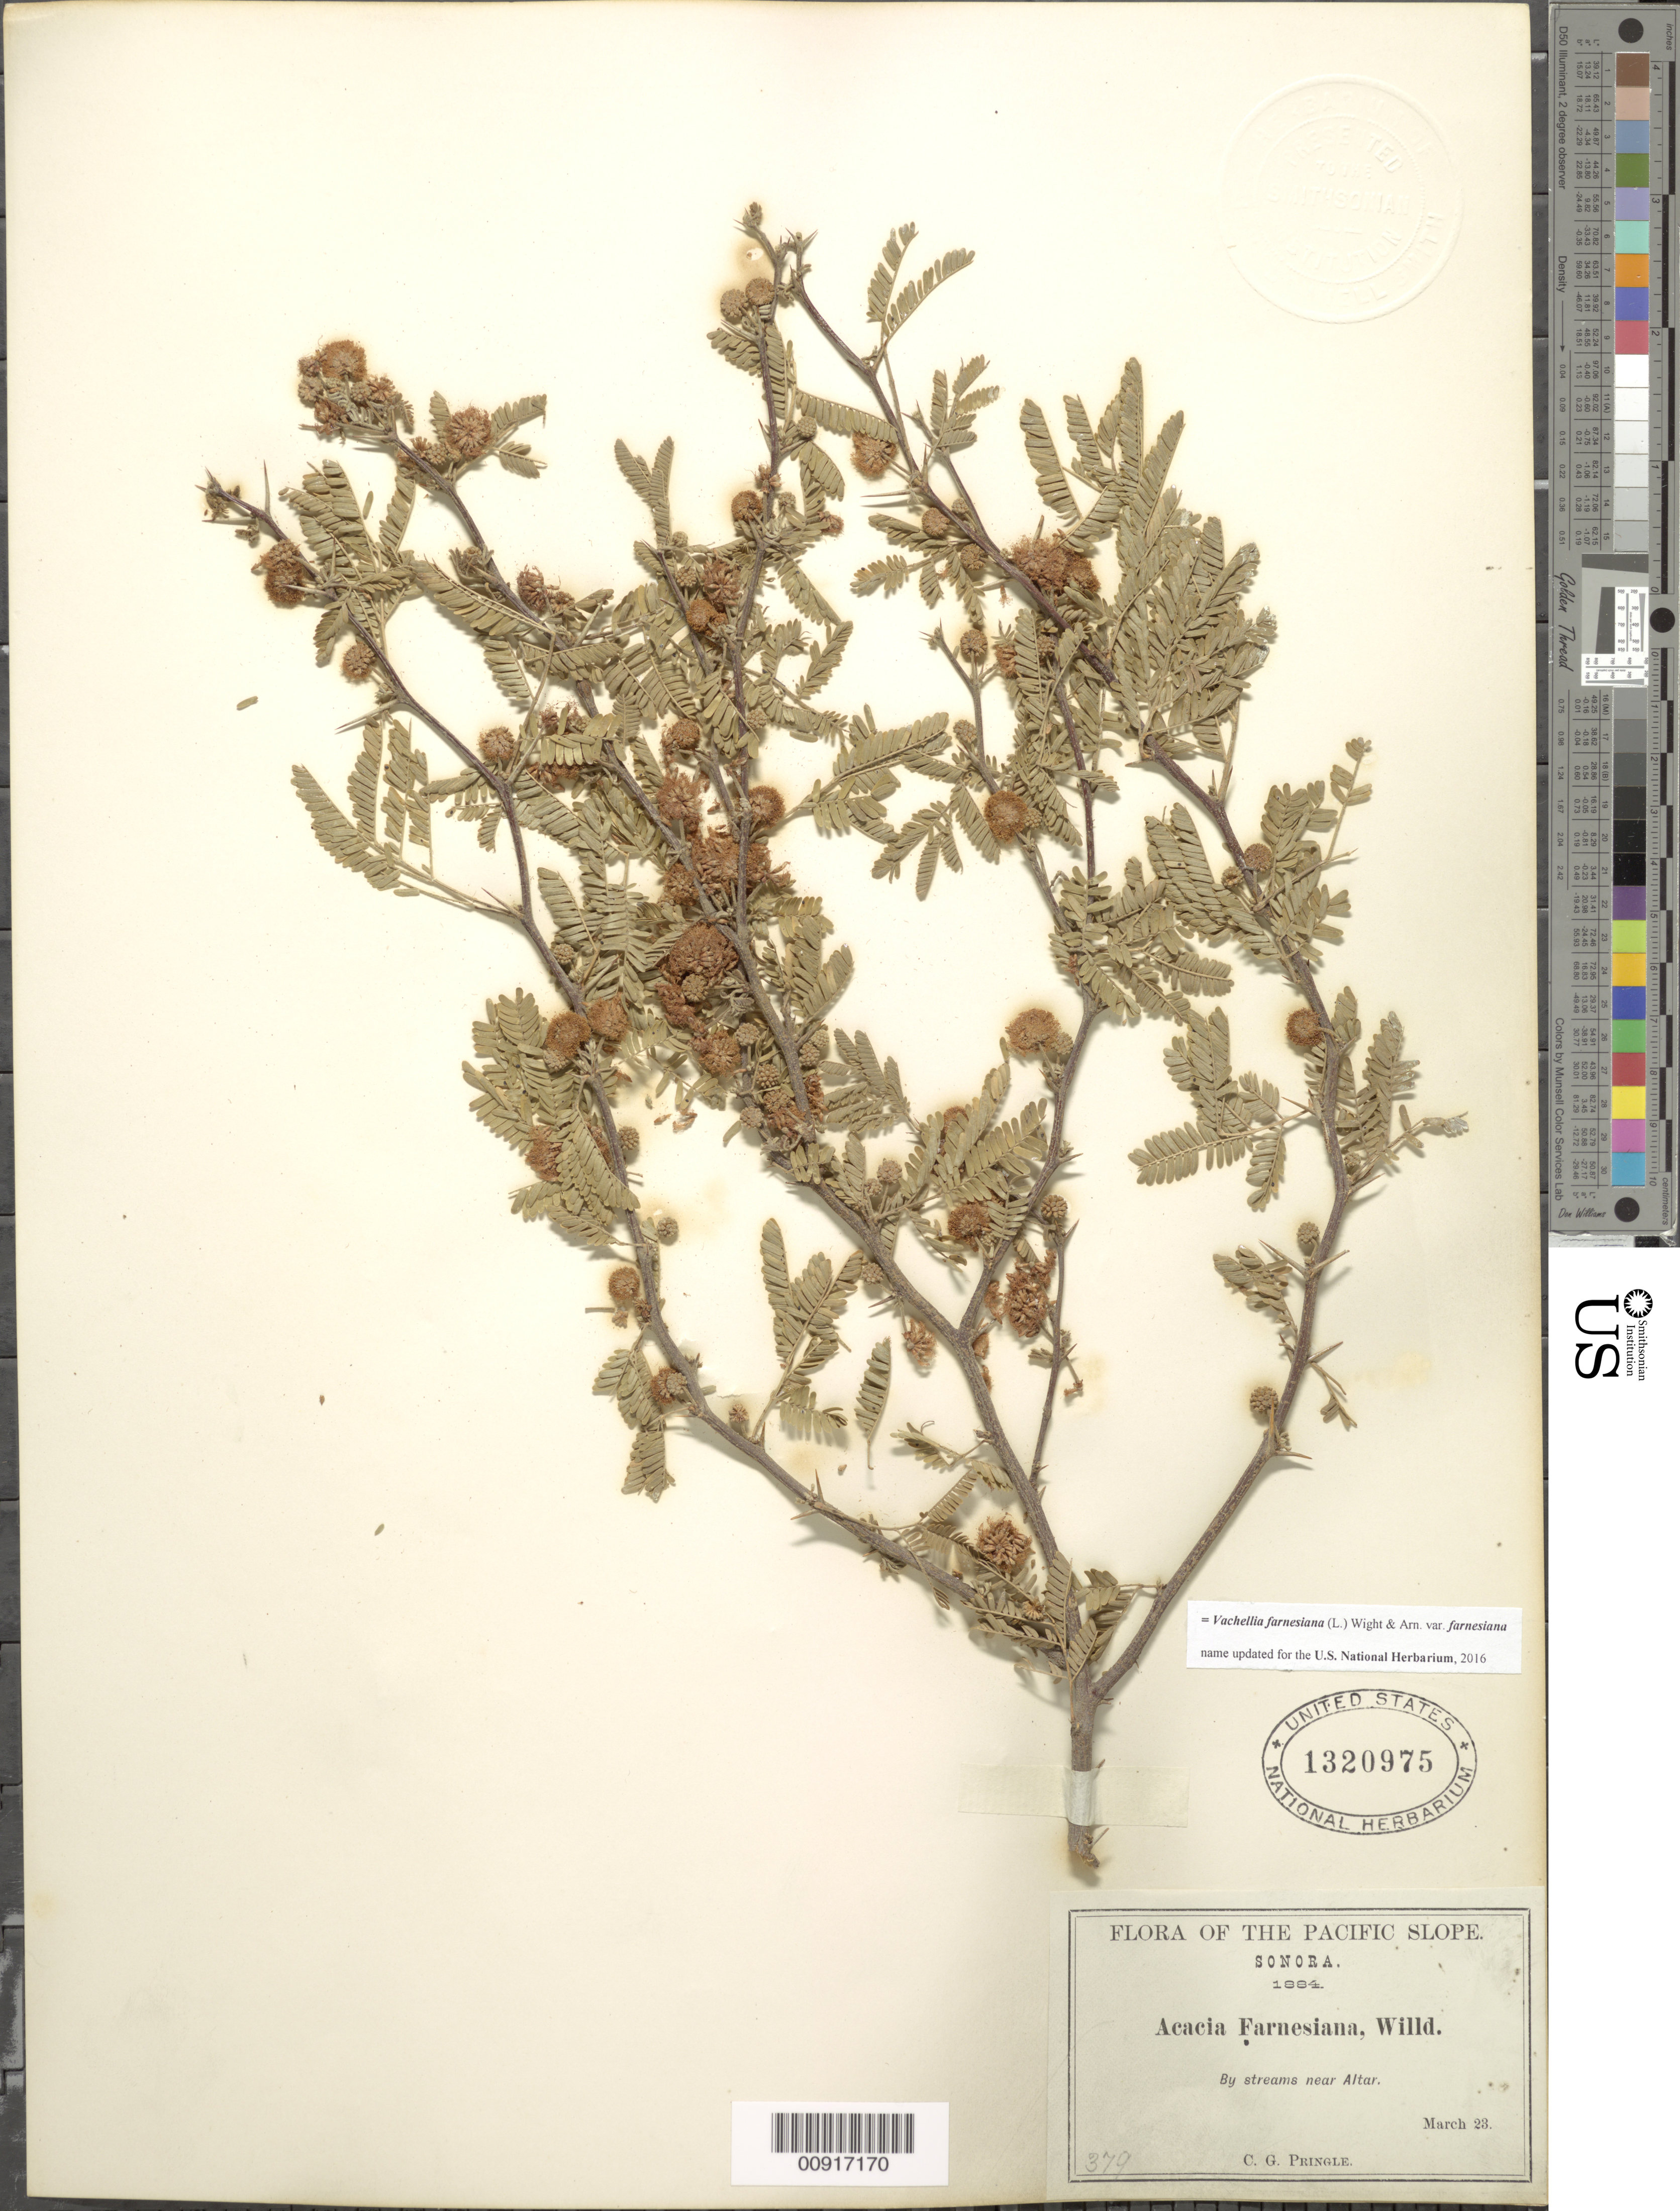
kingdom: Plantae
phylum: Tracheophyta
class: Magnoliopsida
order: Fabales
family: Fabaceae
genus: Vachellia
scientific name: Vachellia farnesiana var. farnesiana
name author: (L.) Wight & Arn.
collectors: C. G. Pringle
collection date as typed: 23 Mar 1894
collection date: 1894-03-23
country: Mexico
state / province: Sonora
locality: Near Altar.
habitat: By streams.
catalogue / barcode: US 1320975